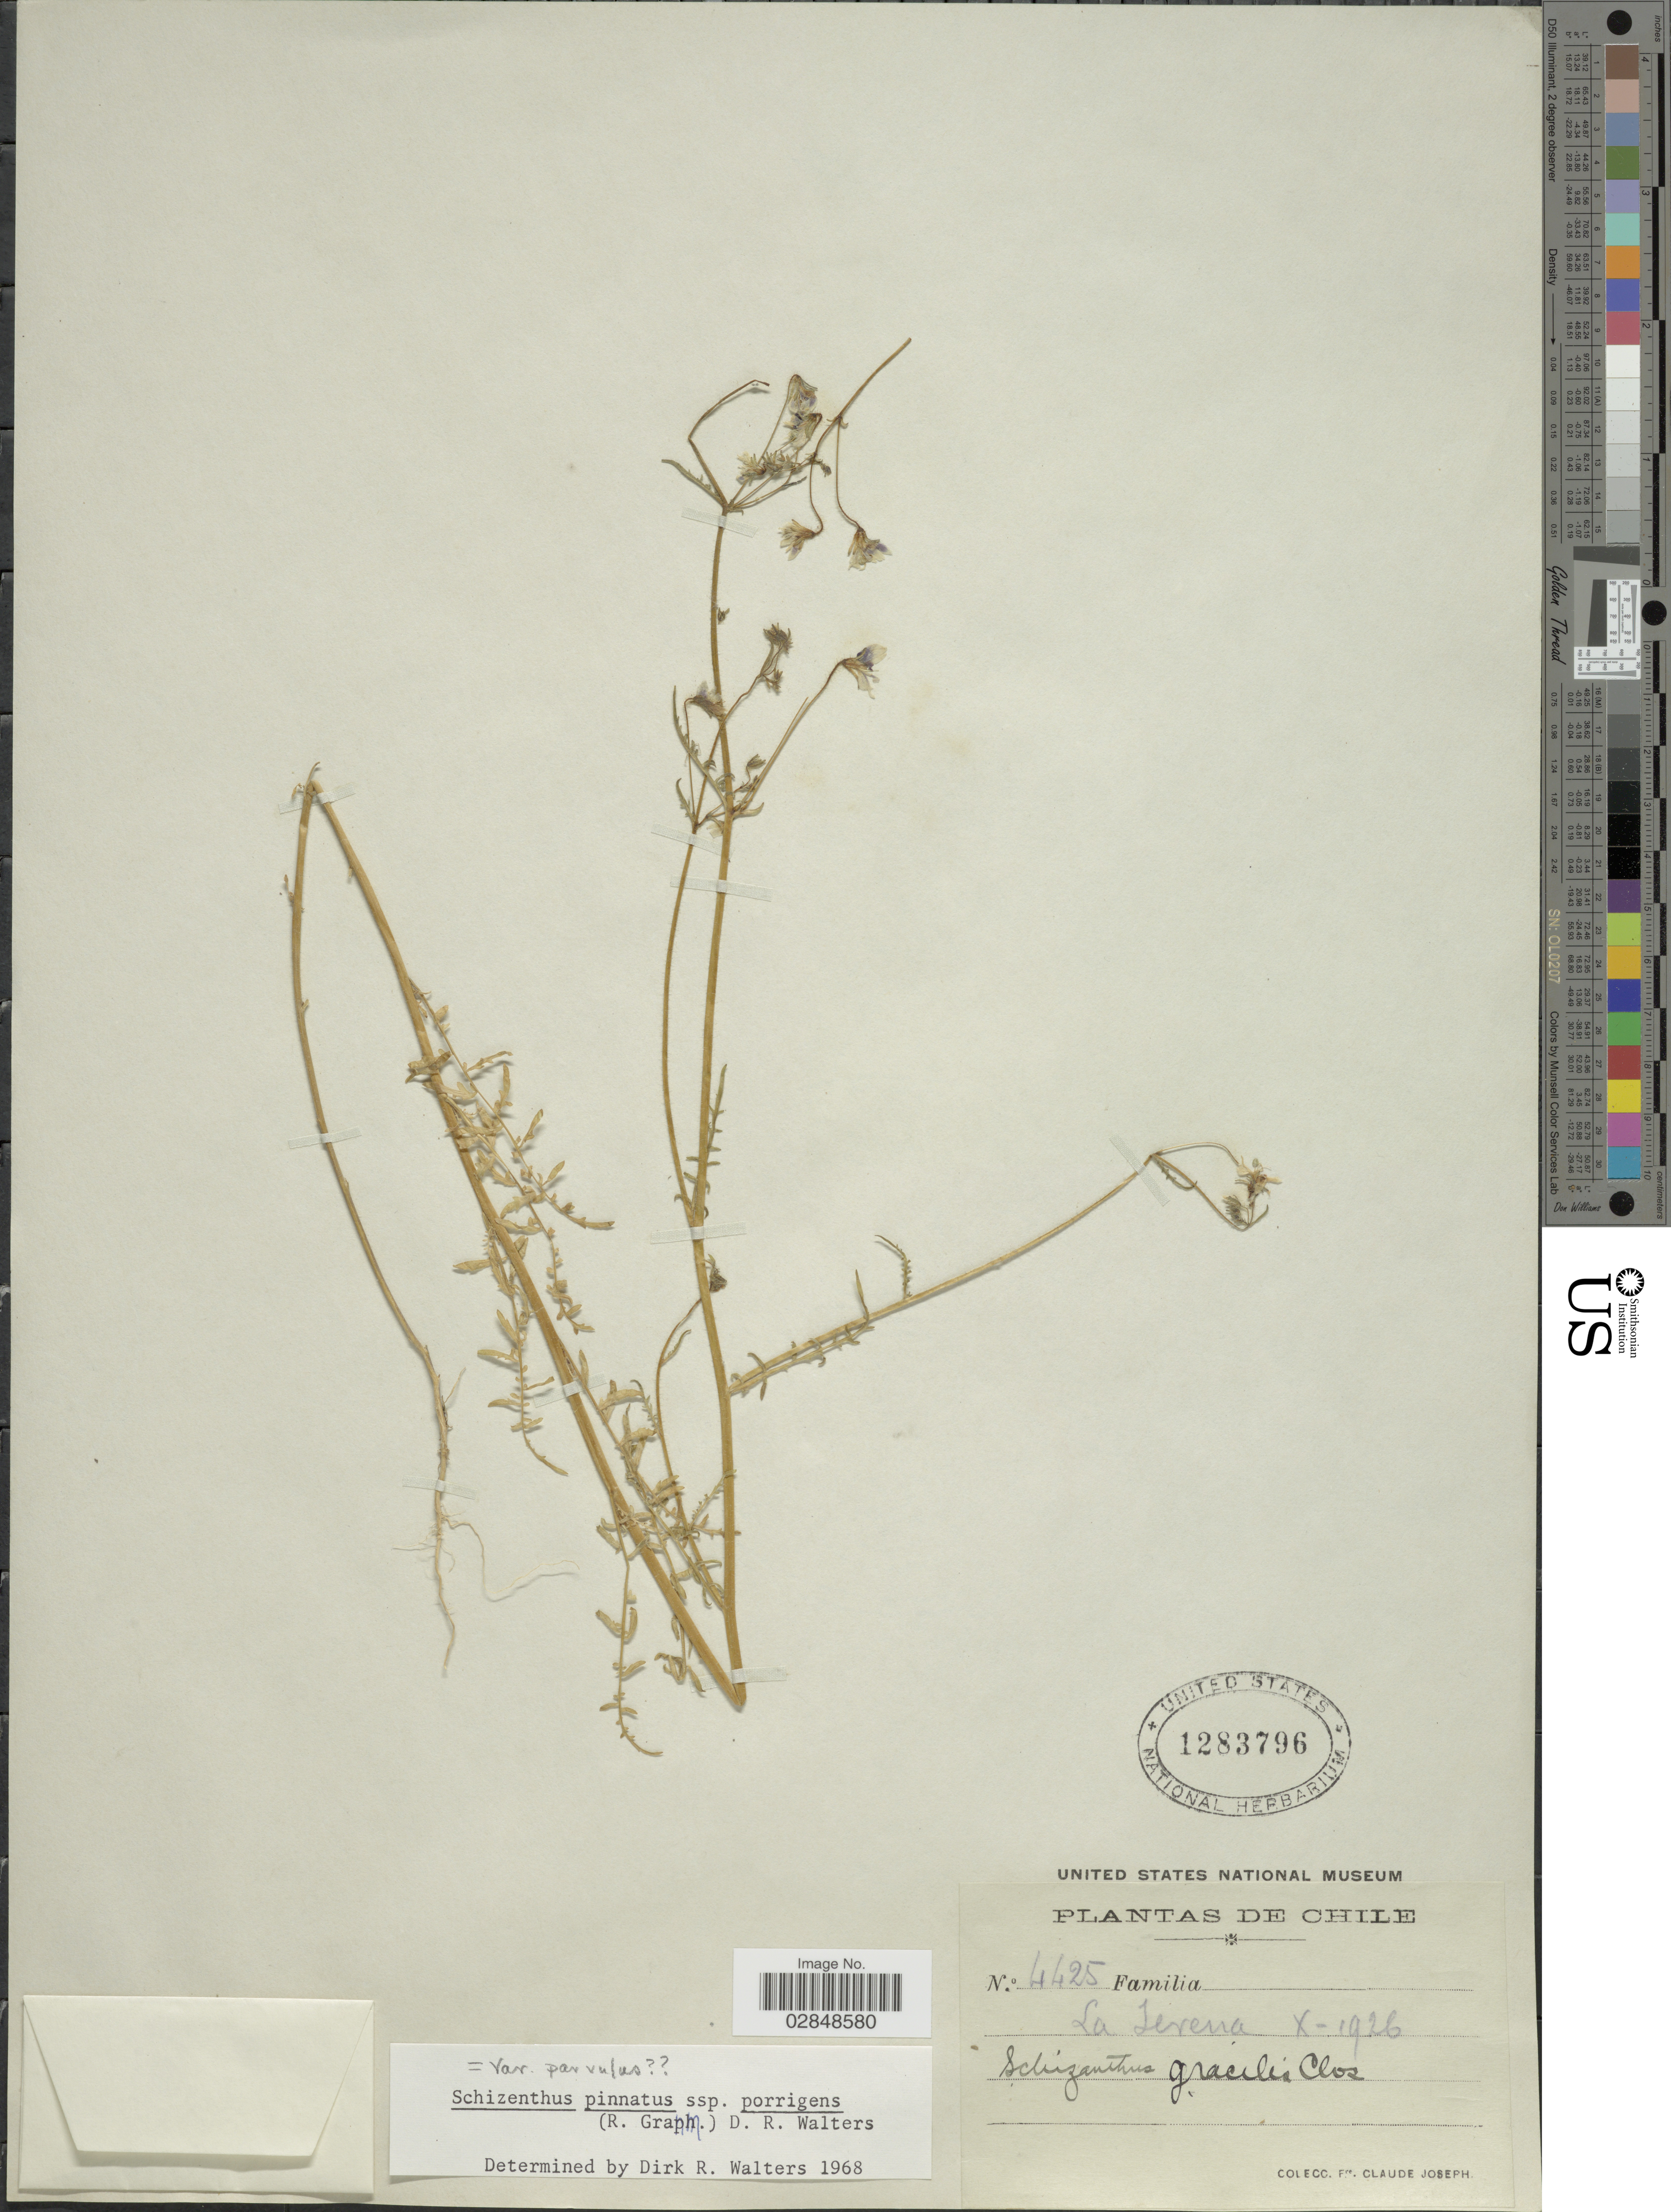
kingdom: Plantae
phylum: Tracheophyta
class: Magnoliopsida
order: Solanales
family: Solanaceae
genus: Schizanthus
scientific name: Schizanthus porrigens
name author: Graham ex Hook.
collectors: Bro. Claude-Joseph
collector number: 4425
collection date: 1926-10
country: Chile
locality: La Serena.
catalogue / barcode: US 1283796